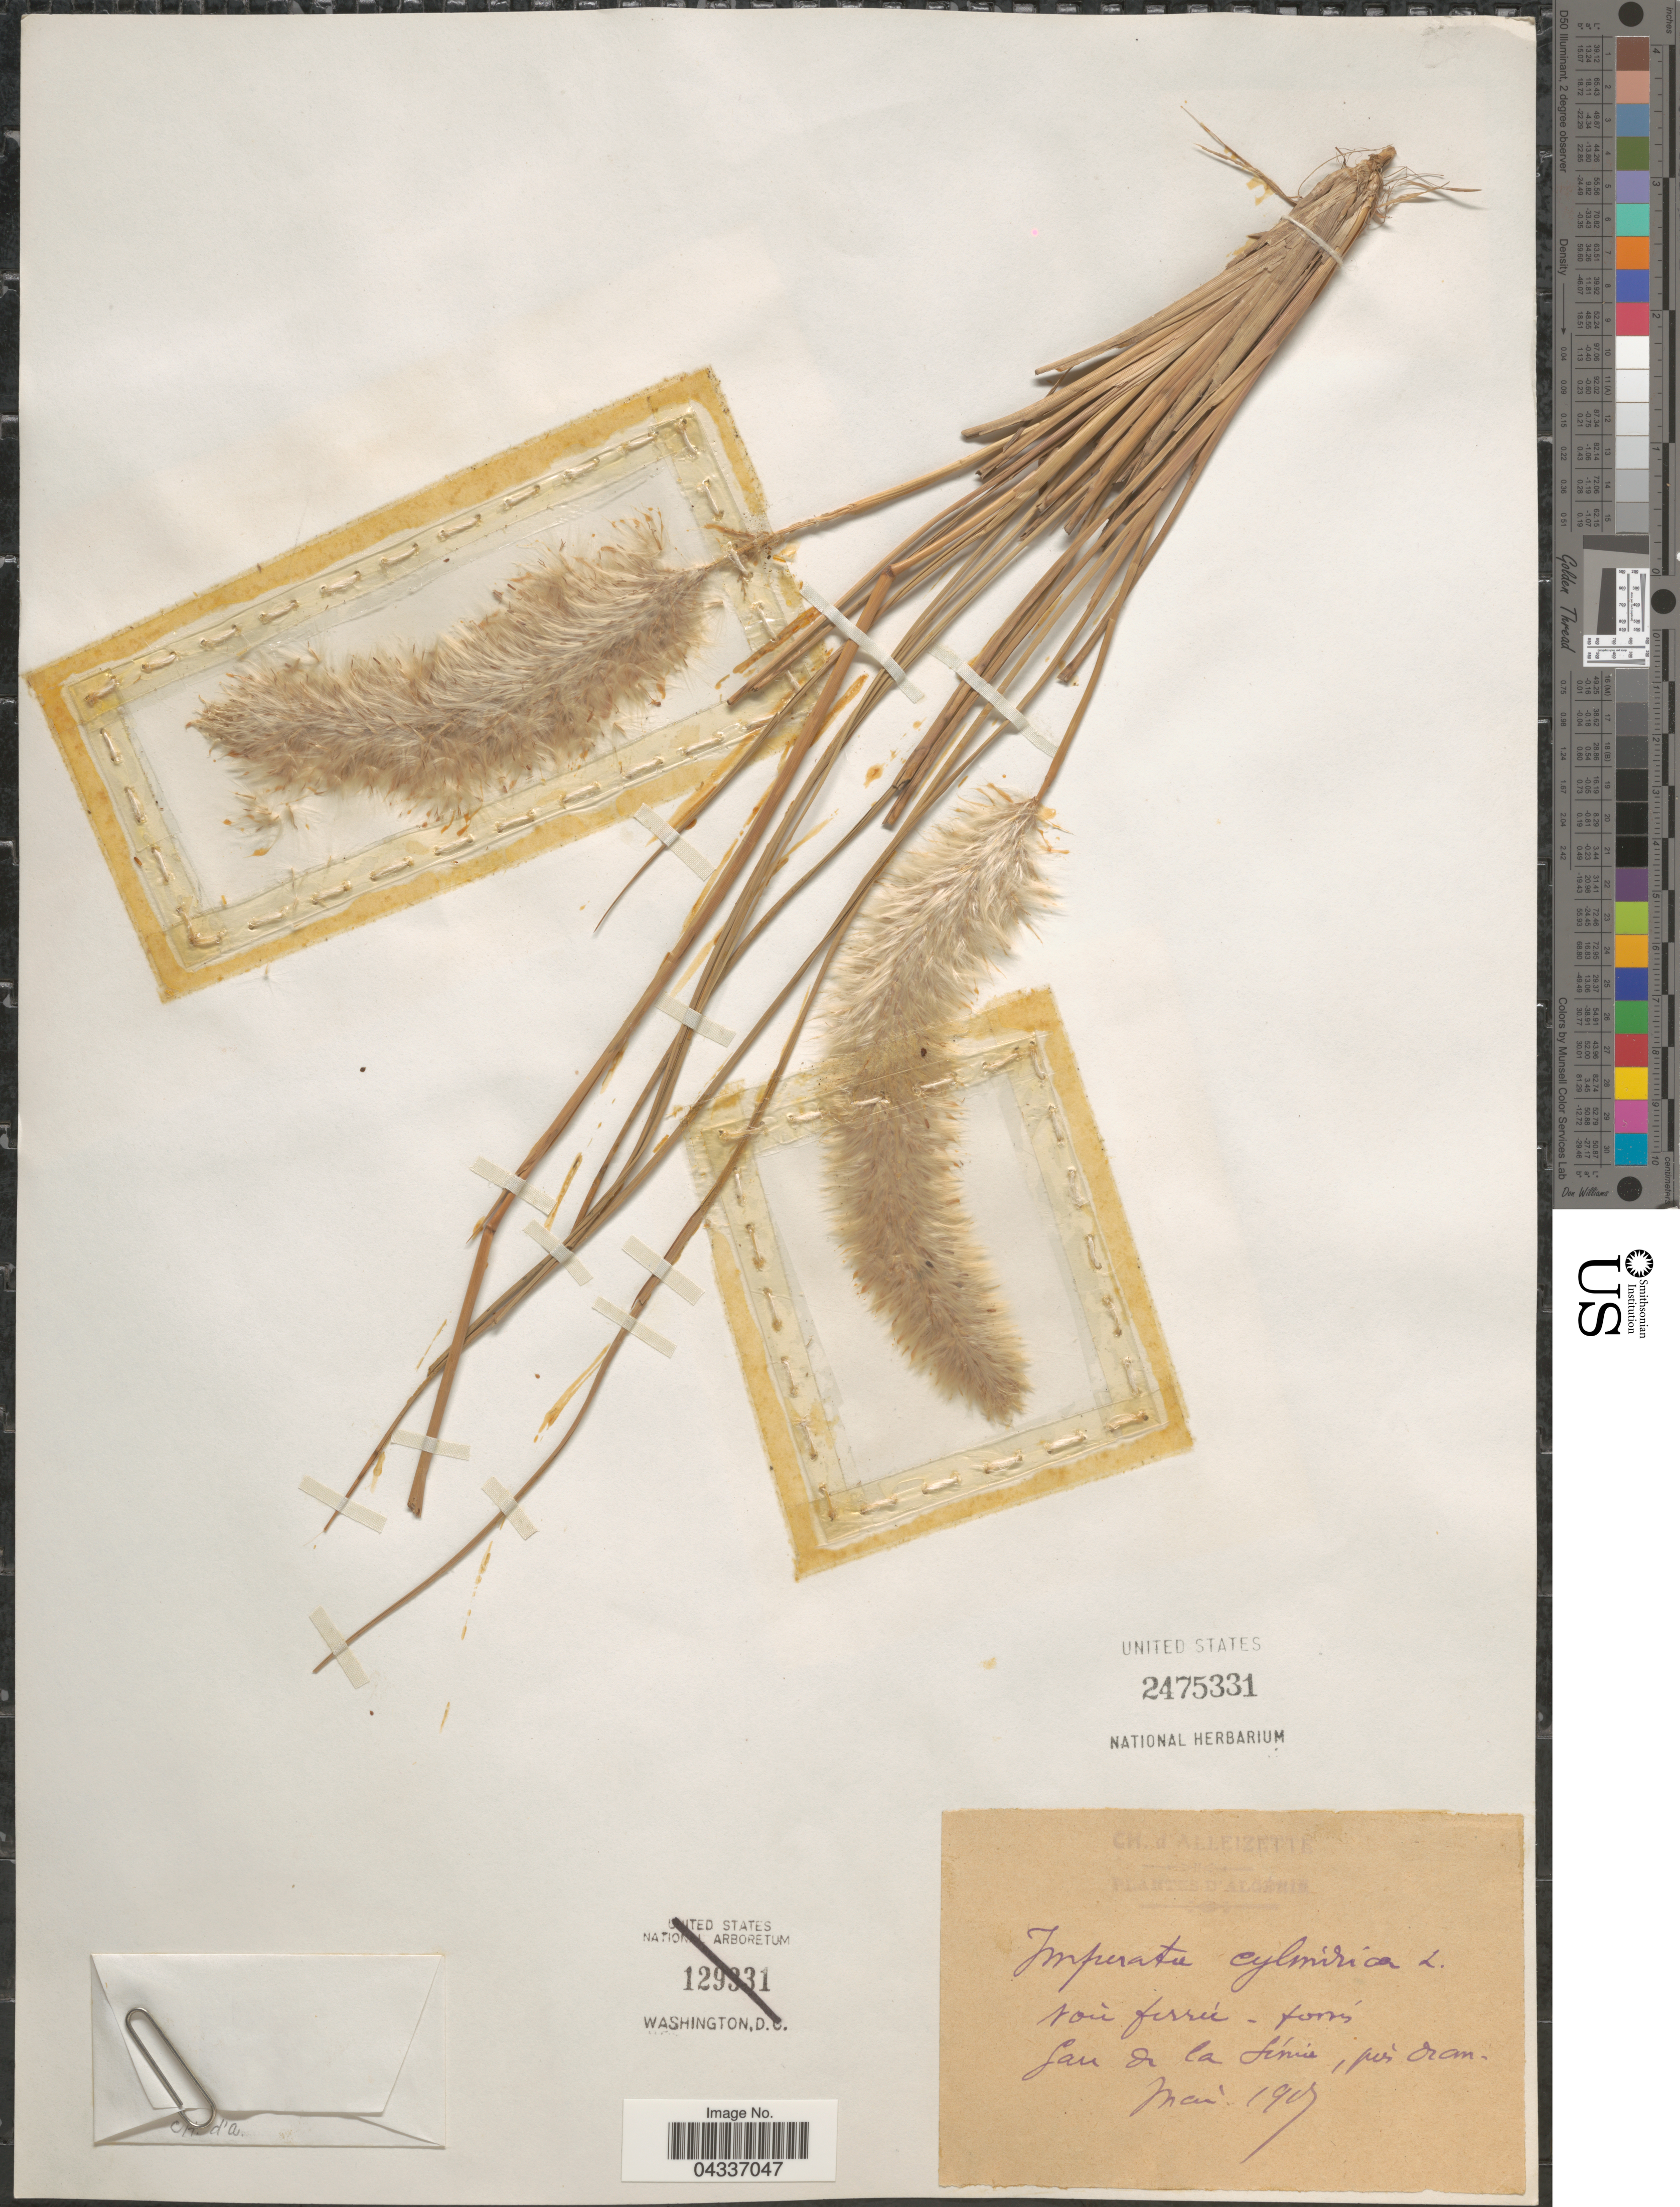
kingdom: Plantae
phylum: Tracheophyta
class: Liliopsida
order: Poales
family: Poaceae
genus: Imperata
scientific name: Imperata cylindrica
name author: (L.) P. Beauv.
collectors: D'alleizette, CH.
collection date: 1907-05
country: Algeria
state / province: Oran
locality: Gare de la Sémie, près Oran. [interpreted]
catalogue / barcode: US 2475331